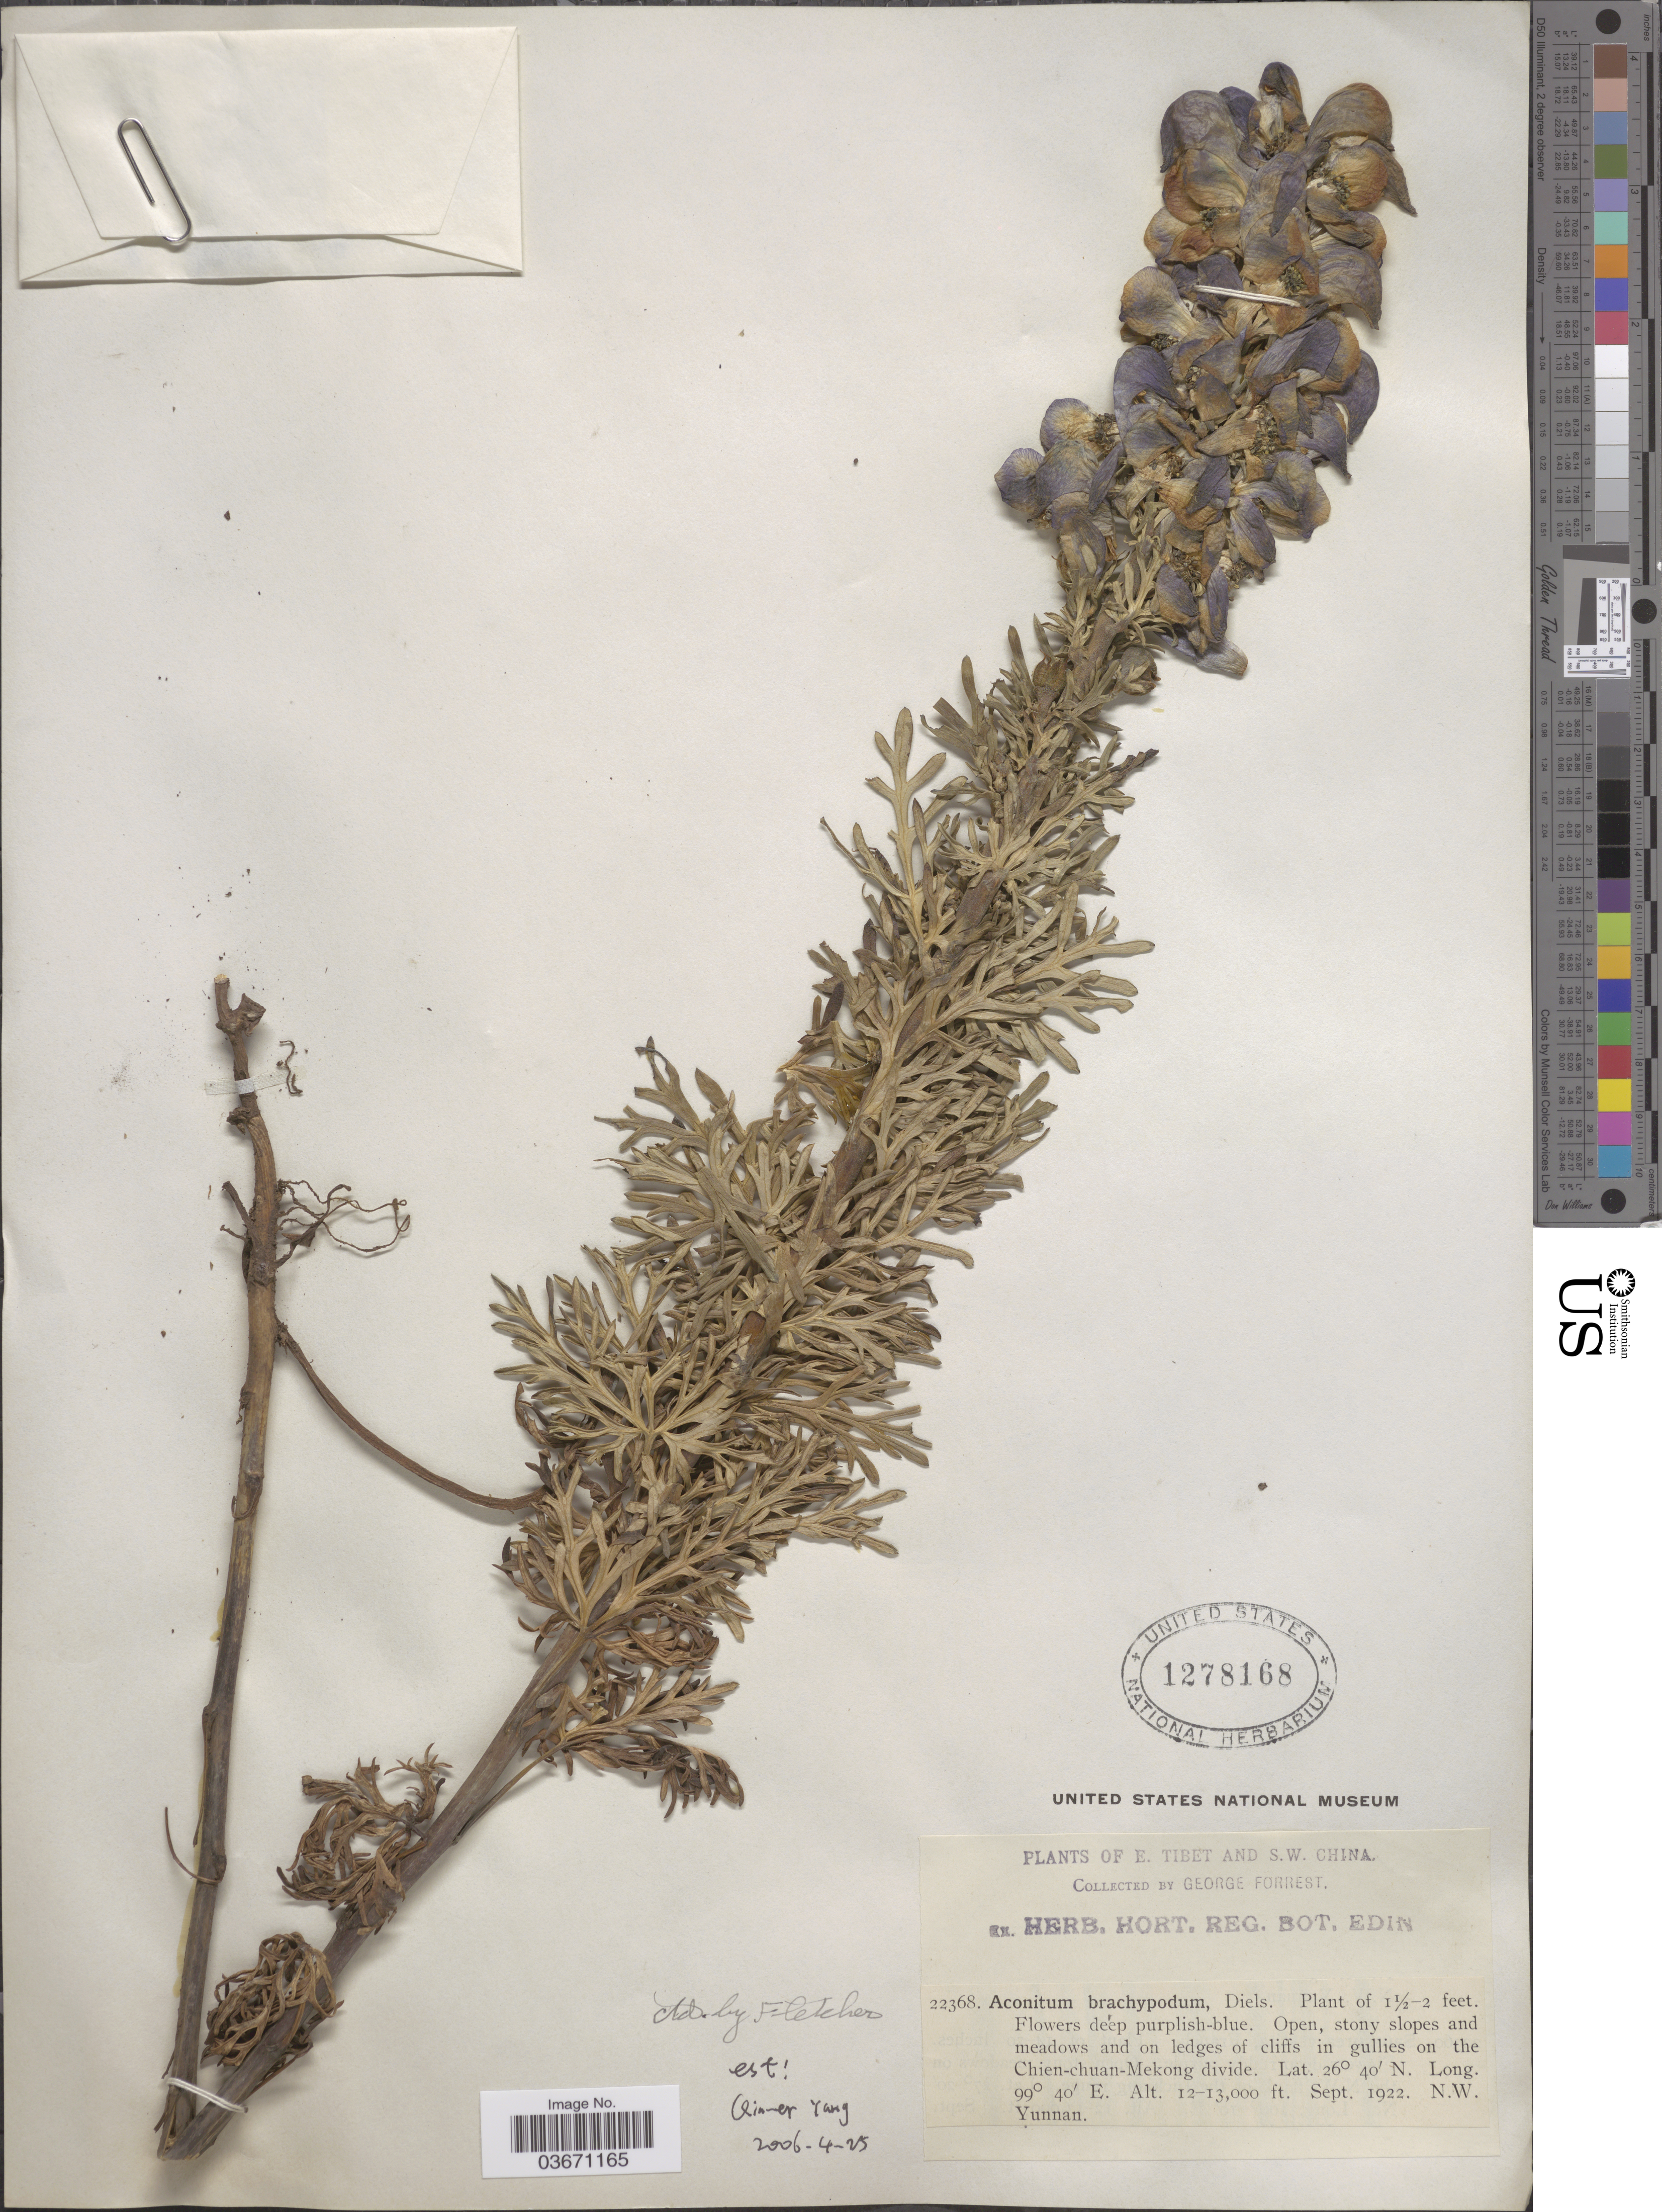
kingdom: Plantae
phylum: Tracheophyta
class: Magnoliopsida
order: Ranunculales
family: Ranunculaceae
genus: Aconitum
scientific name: Aconitum brachypodum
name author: Diels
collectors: G. Forrest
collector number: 22368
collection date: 1922-09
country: China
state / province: Yunnan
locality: S.W. China. In gullies on the Chien-chuan-Mekong divide. N.W. Yunnan.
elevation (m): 3658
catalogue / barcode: US 1278168